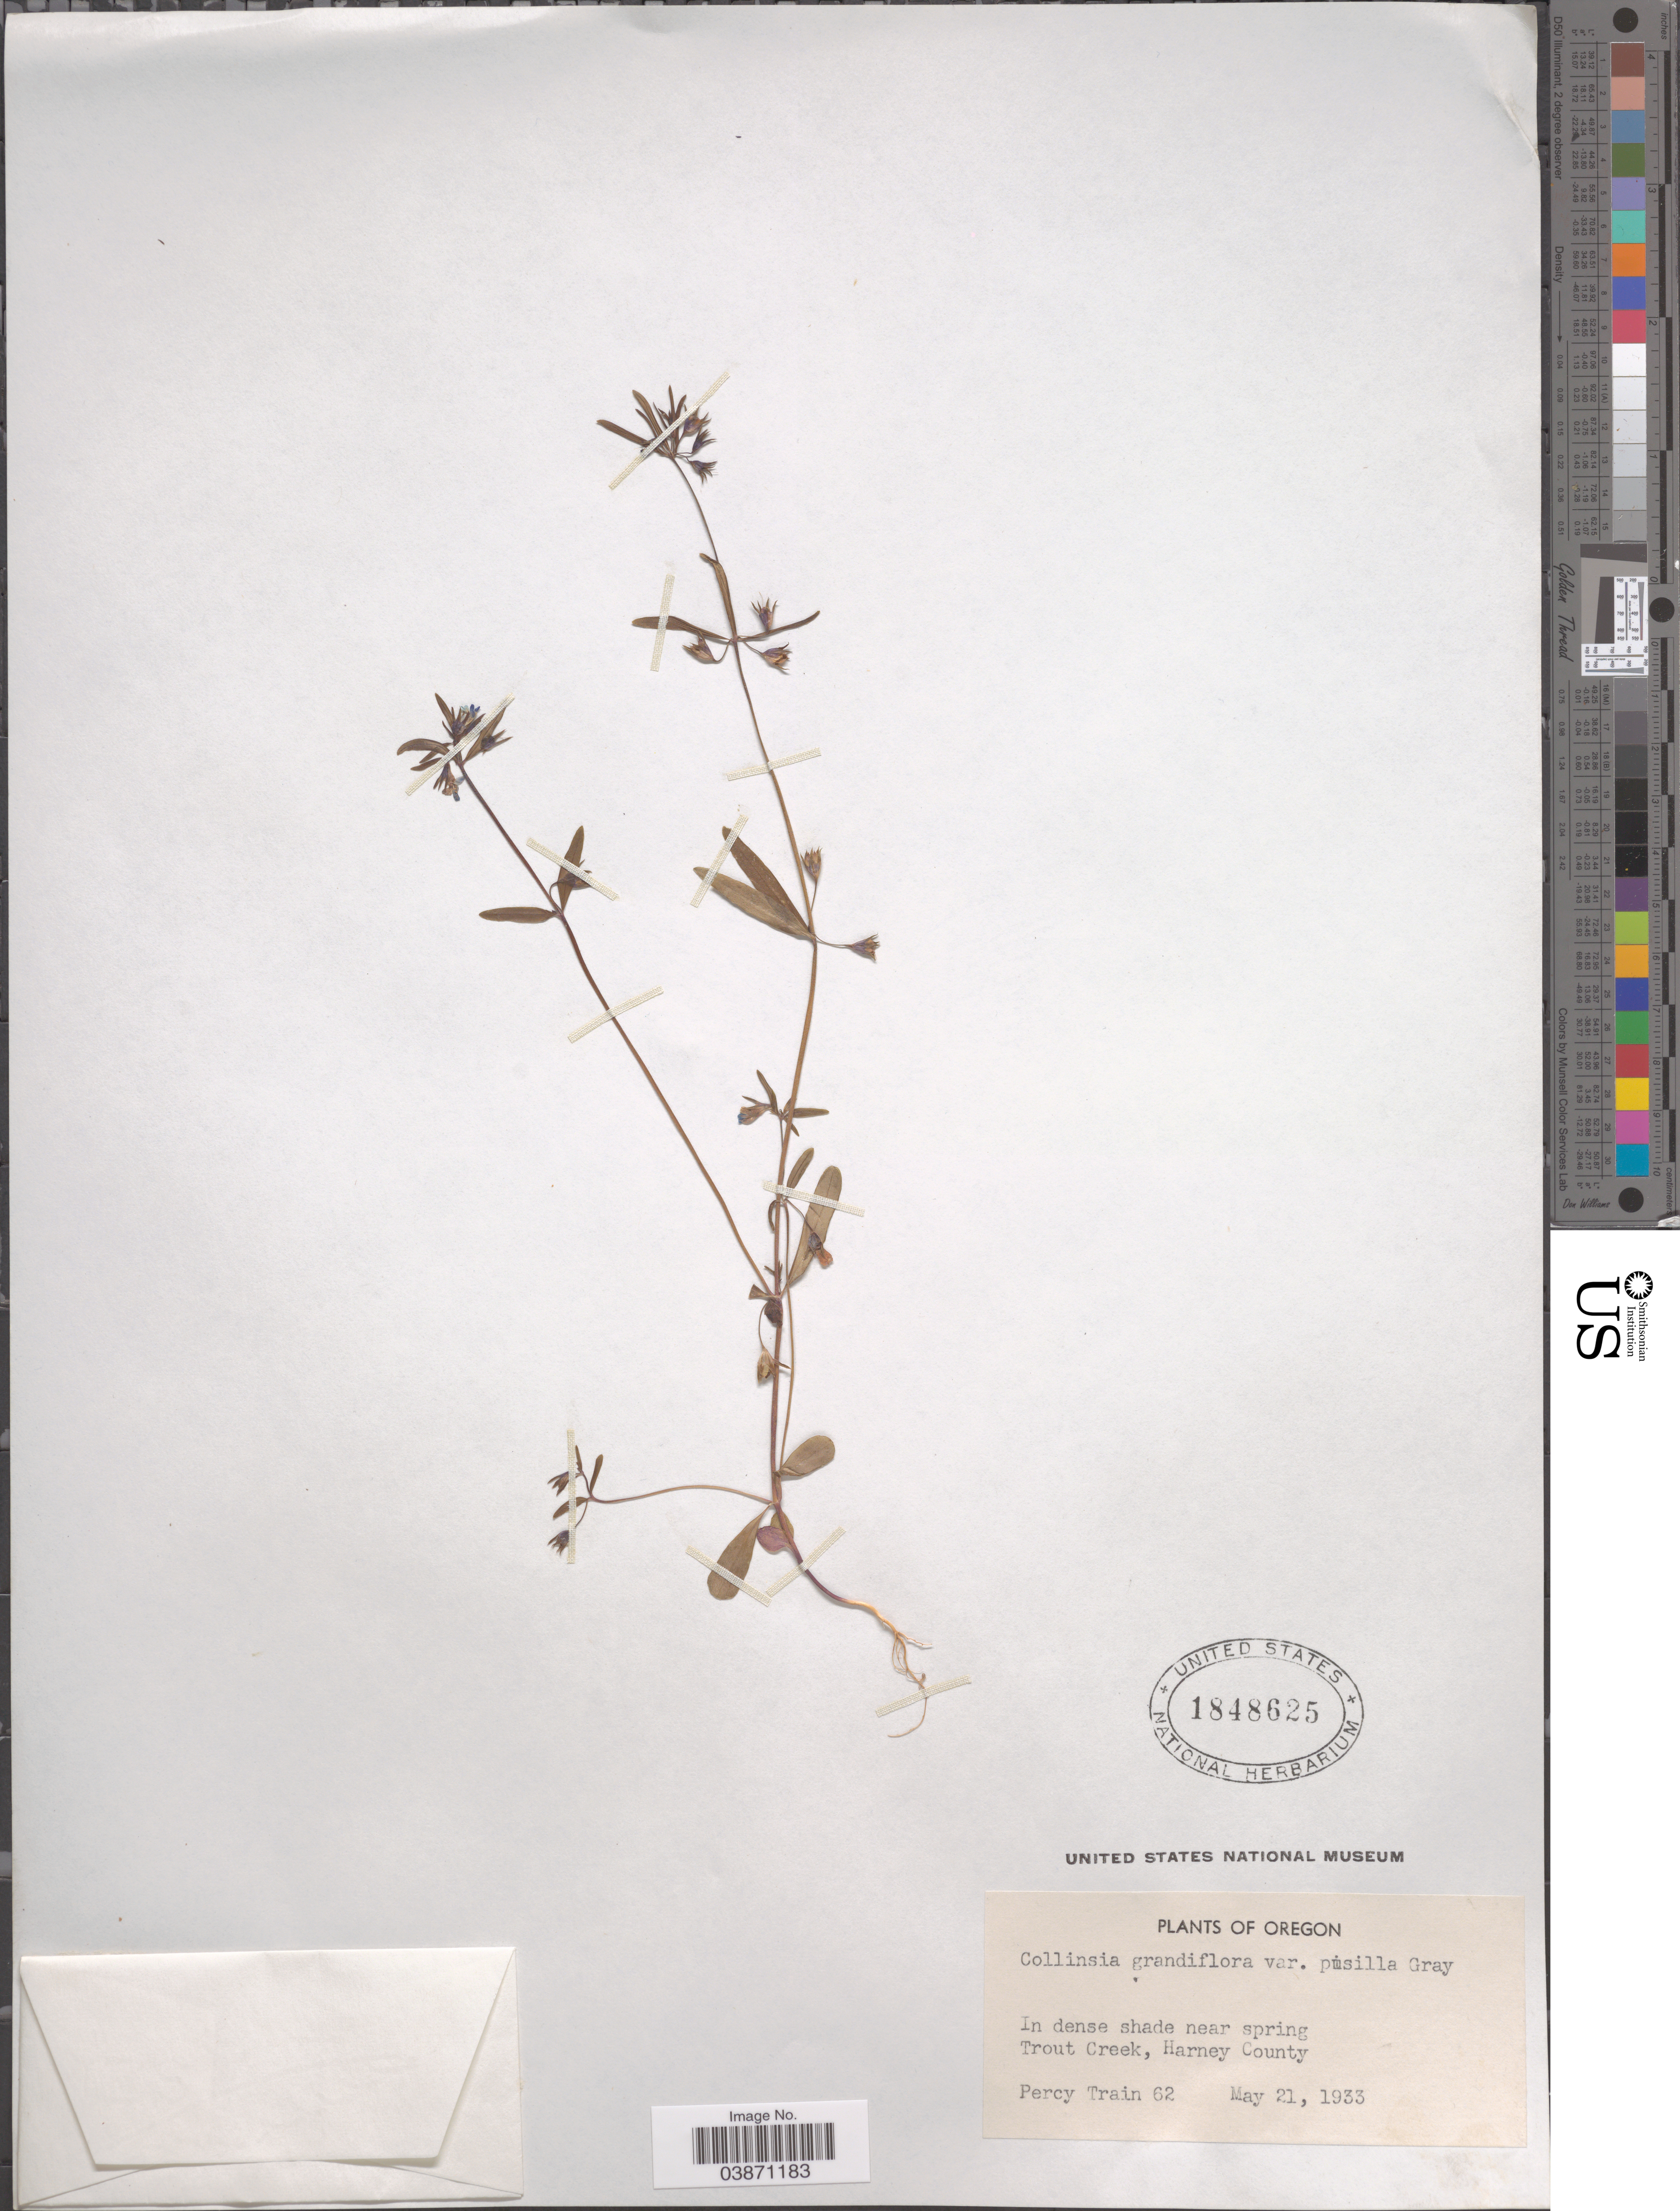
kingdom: Plantae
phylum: Tracheophyta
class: Magnoliopsida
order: Lamiales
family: Plantaginaceae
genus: Collinsia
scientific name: Collinsia grandiflora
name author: Lindl.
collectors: P. Train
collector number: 62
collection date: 1933-05-21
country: United States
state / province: Oregon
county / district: Harney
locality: Near spring. Trout Creek, Harney County.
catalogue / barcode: US 1848625